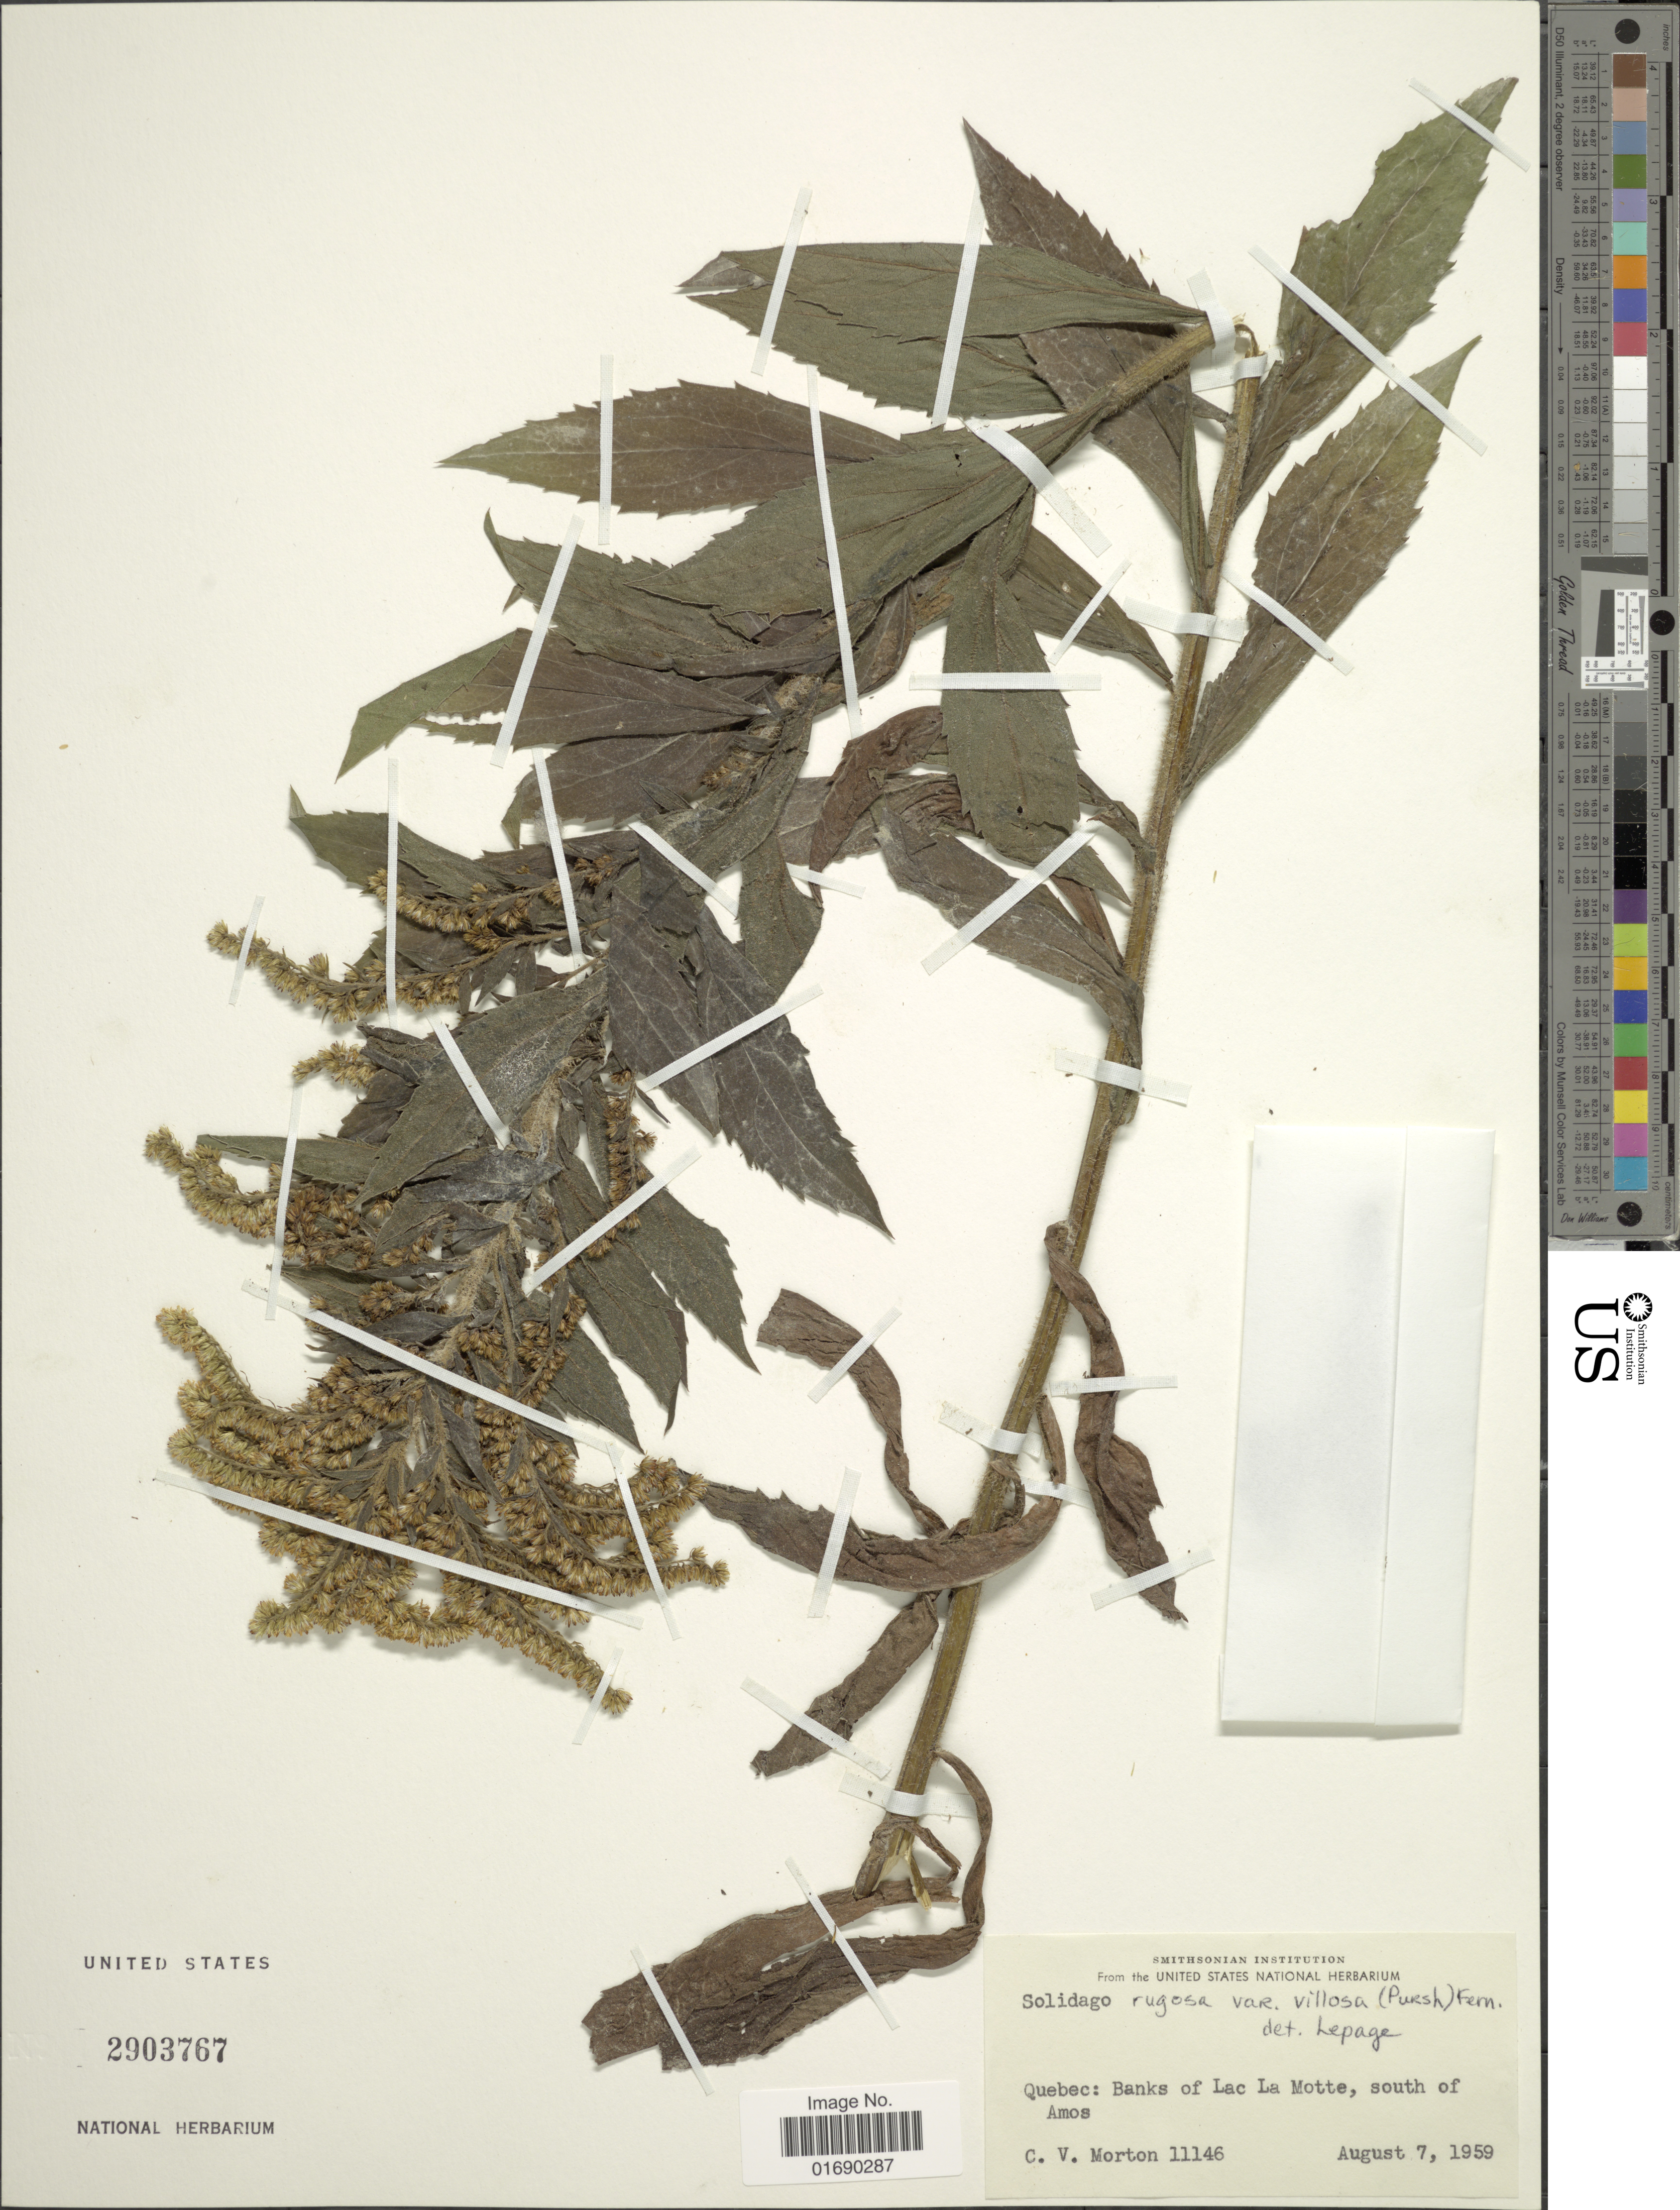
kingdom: Plantae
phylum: Tracheophyta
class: Magnoliopsida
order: Asterales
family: Asteraceae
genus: Solidago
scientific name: Solidago rugosa var. villosa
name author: Mill.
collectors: C. V. Morton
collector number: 11146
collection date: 1959-08-07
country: Canada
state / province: Quebec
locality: Banks of Lac La Motte, south of Amos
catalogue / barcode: US 2903767